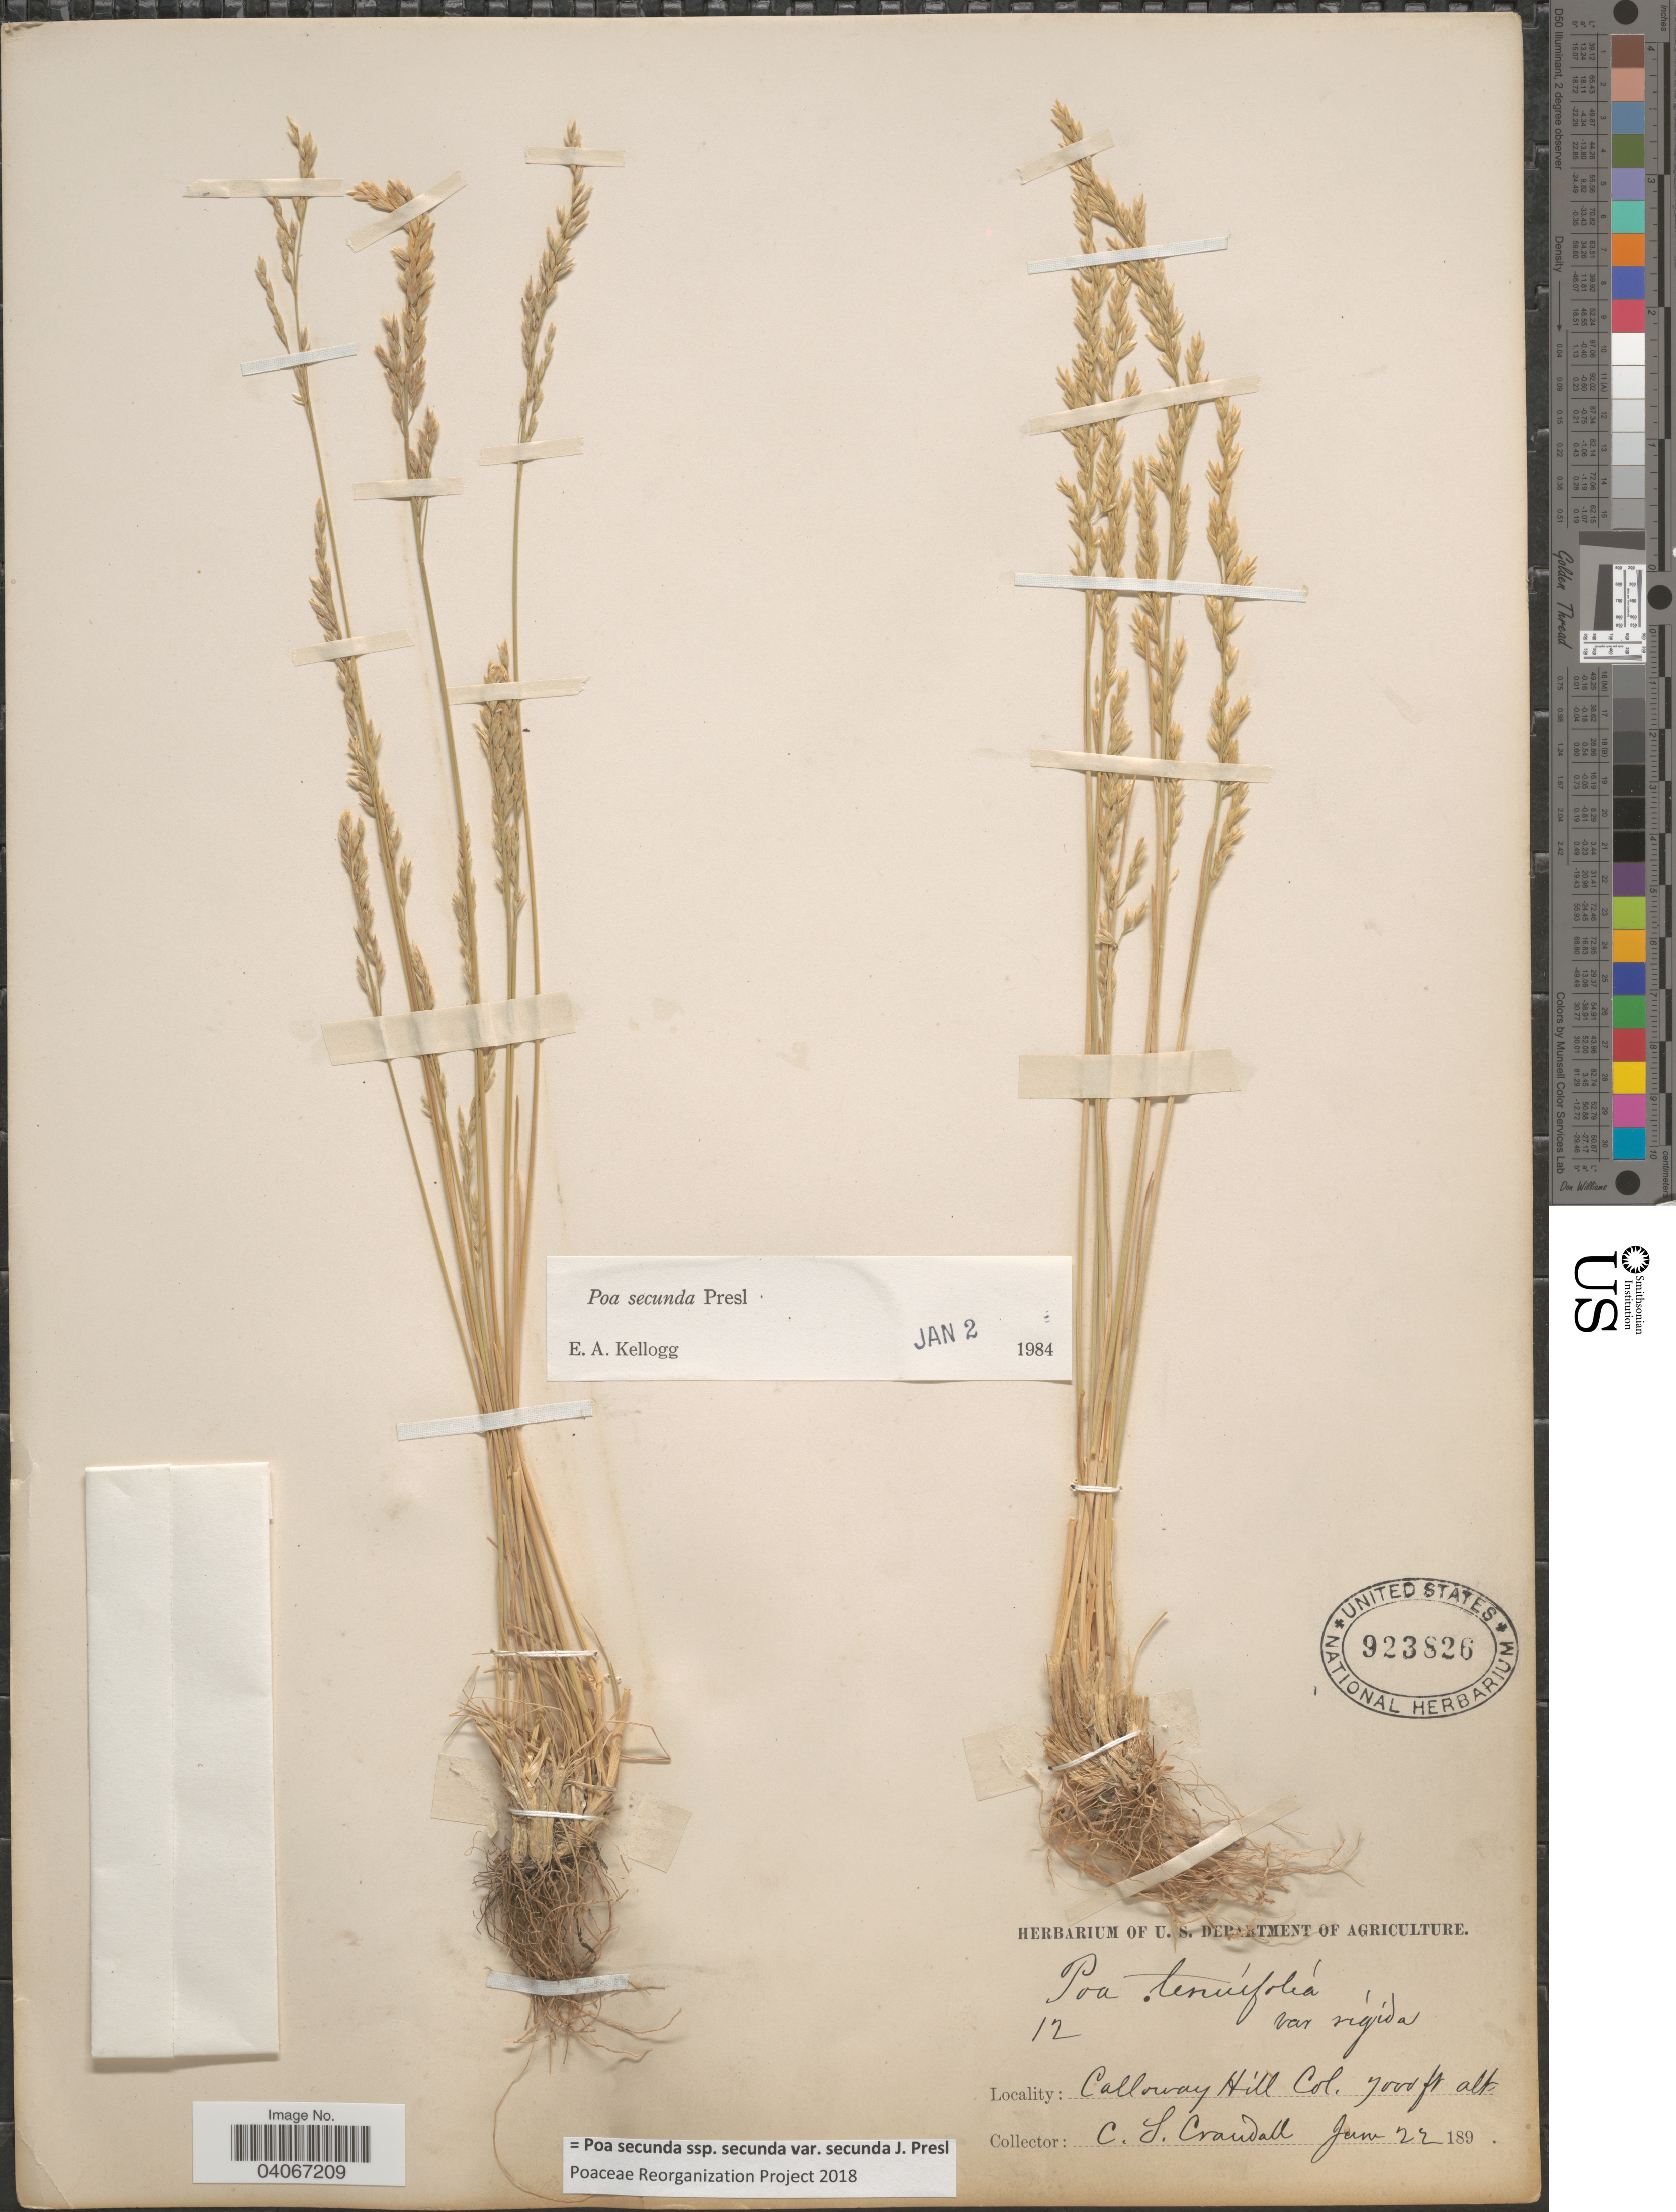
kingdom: Plantae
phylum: Tracheophyta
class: Liliopsida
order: Poales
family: Poaceae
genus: Poa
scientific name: Poa secunda subsp. secunda var. secunda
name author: J. Presl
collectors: C. Crandall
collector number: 12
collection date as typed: June 22 189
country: United States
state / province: Colorado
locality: Calloway Hill.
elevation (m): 2134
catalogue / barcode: US 923826